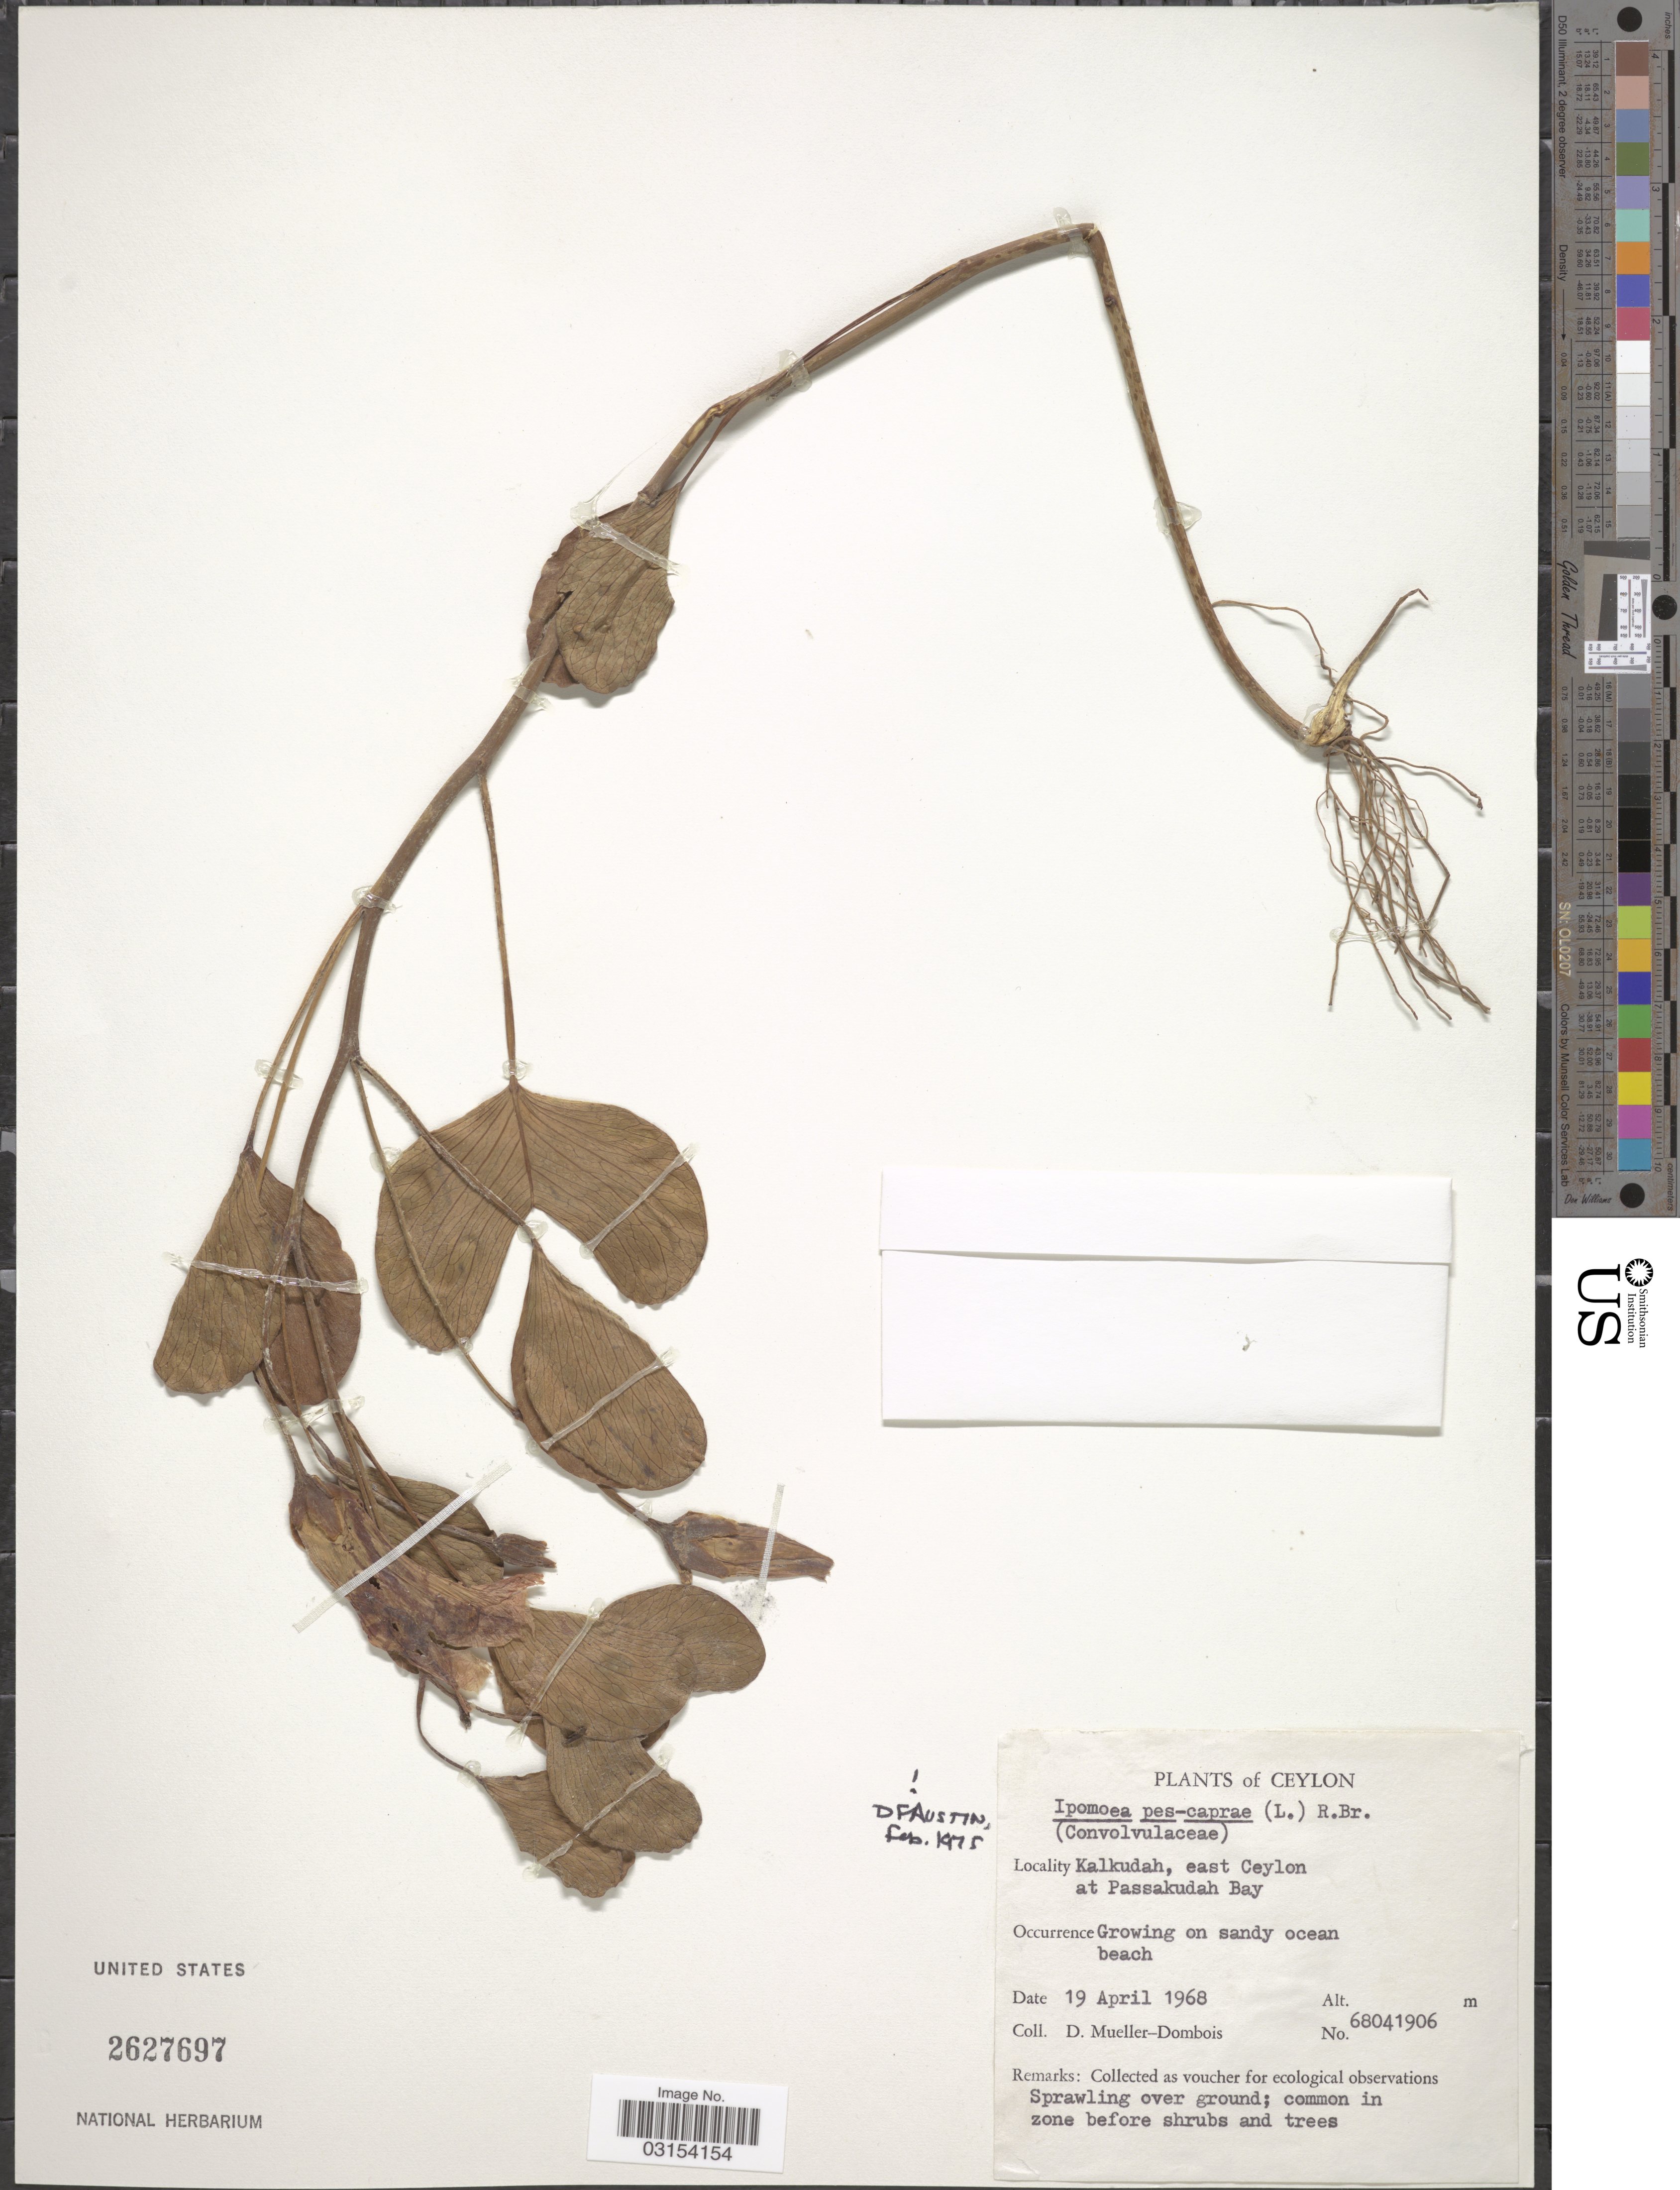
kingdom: Plantae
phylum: Tracheophyta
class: Magnoliopsida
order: Solanales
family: Convolvulaceae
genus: Ipomoea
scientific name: Ipomoea pes-caprae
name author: (L.) R. Br.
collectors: D. Mueller-Dombois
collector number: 68041906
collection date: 1968-04-19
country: Sri Lanka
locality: Ceylon, Kalkudah, east of Ceylon at Passakudah Bay.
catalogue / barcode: US 2627697